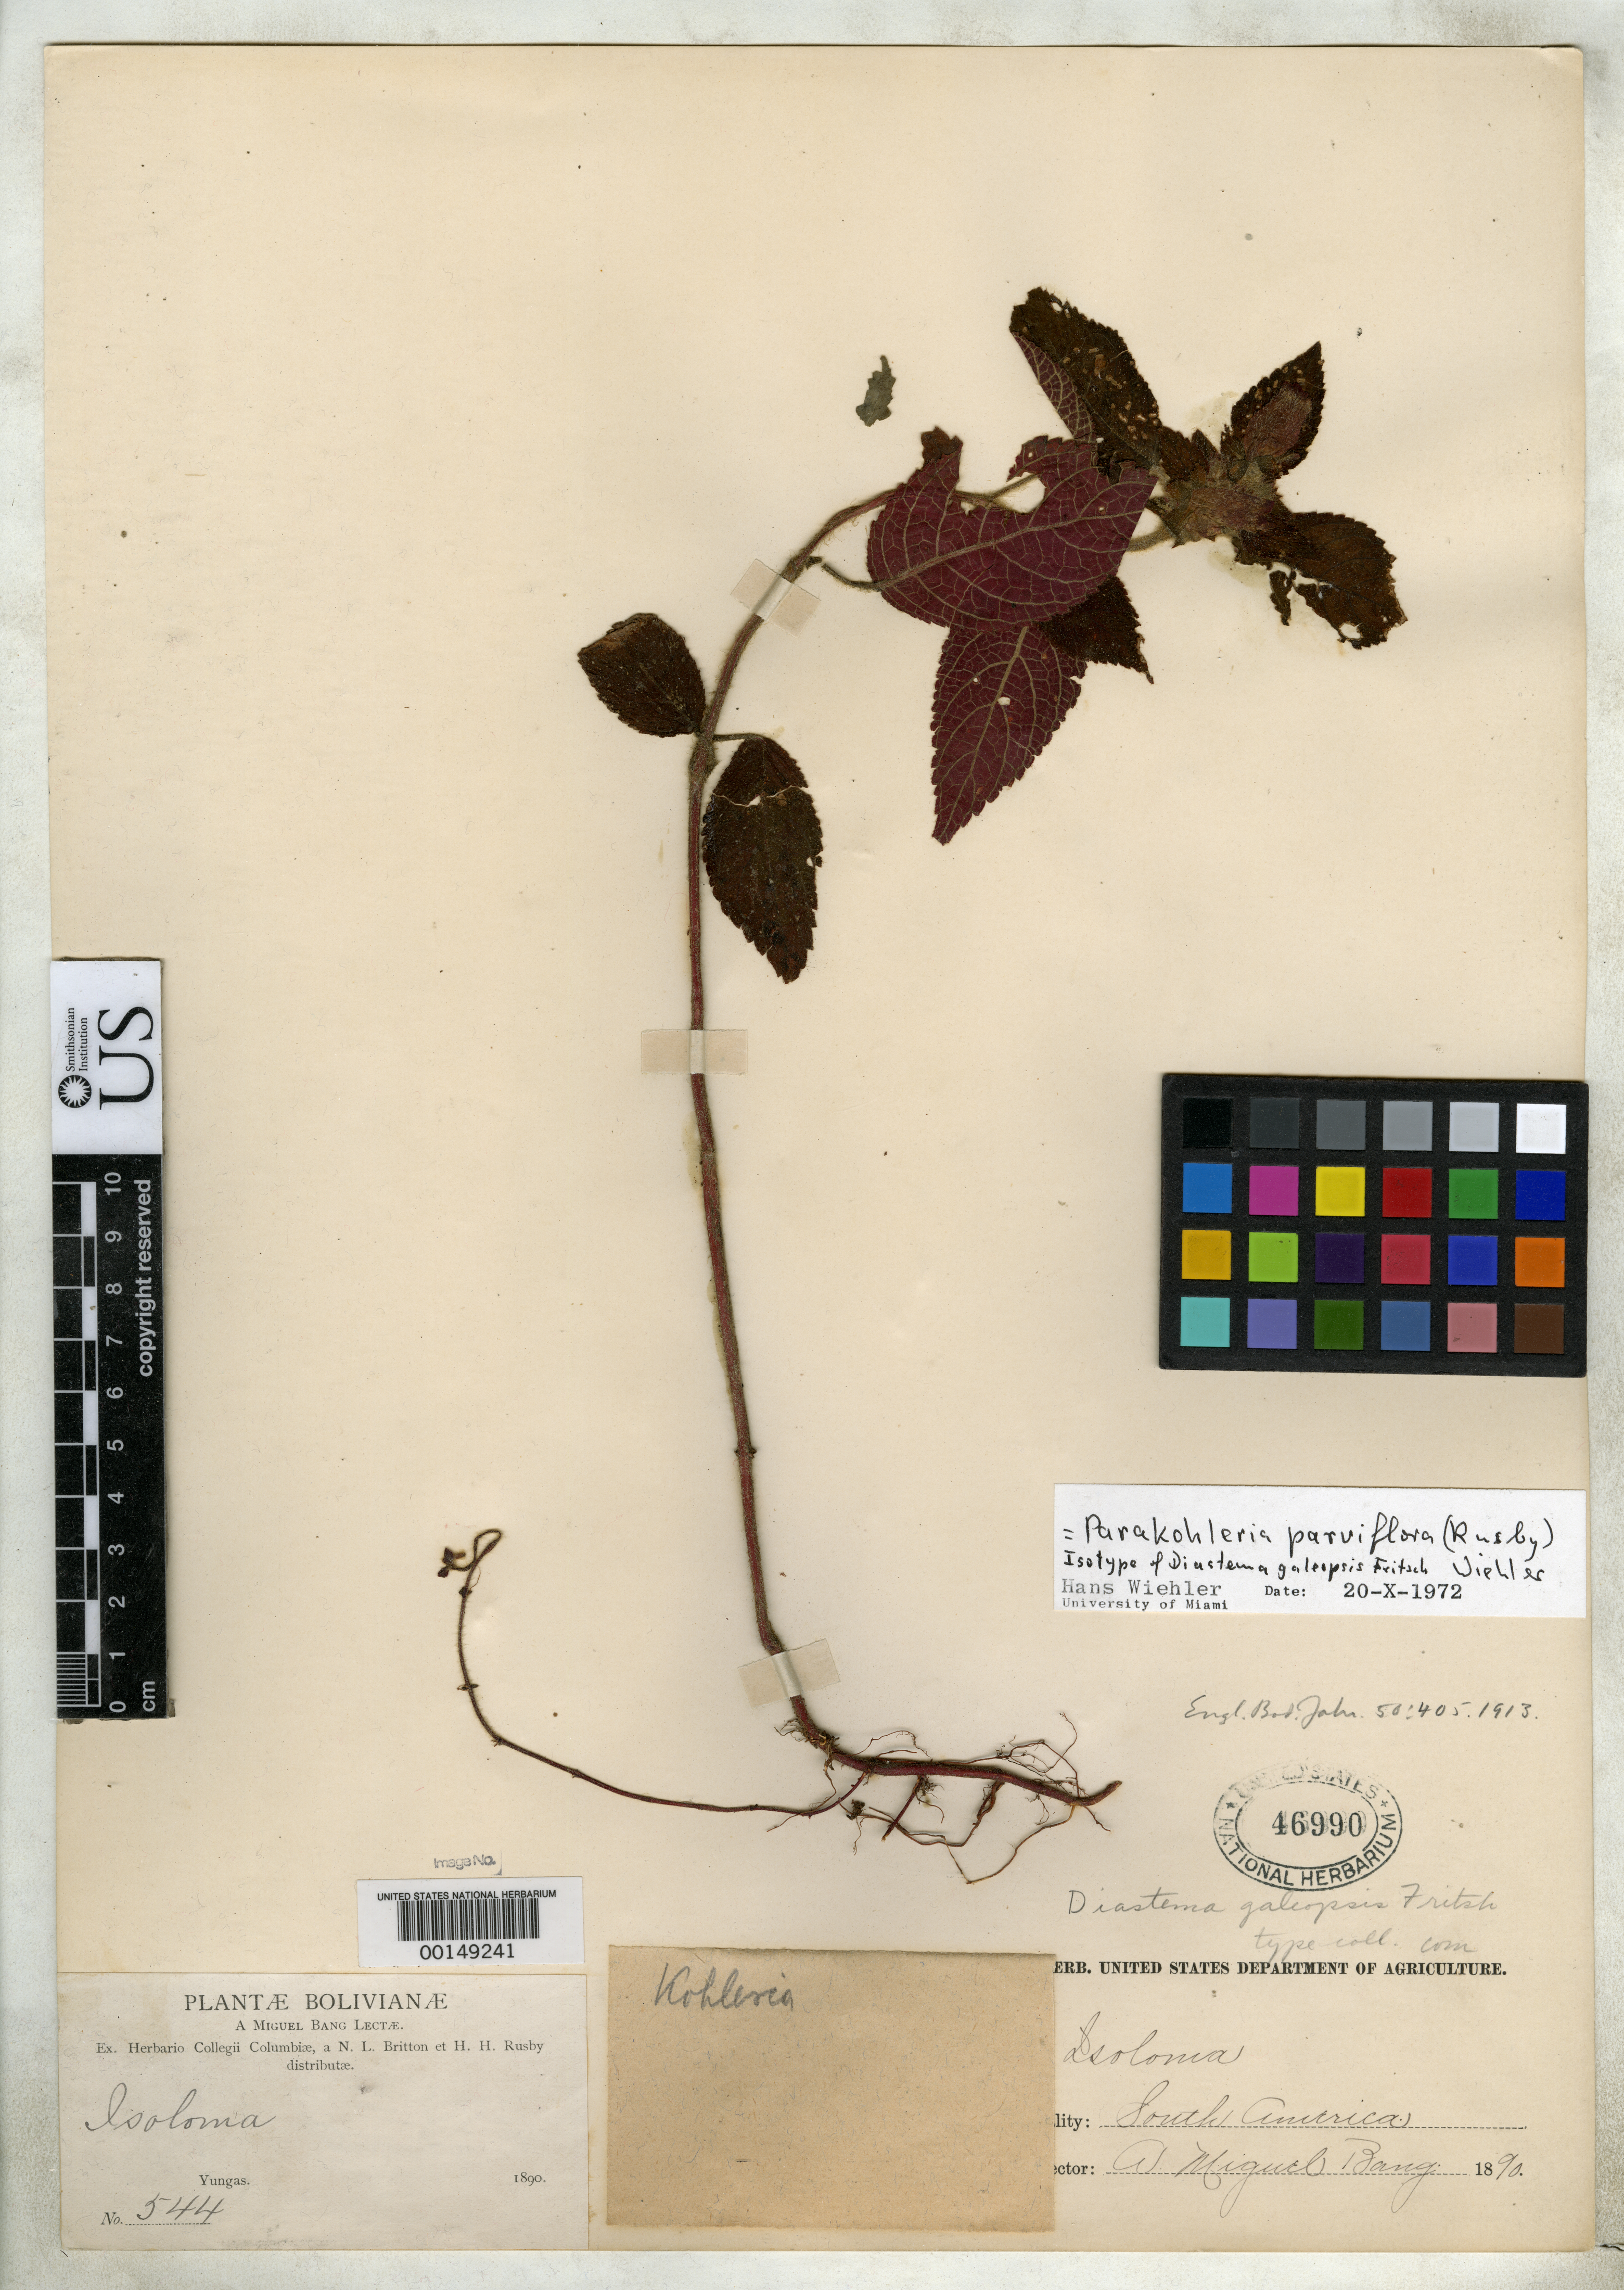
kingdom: Plantae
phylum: Tracheophyta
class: Magnoliopsida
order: Lamiales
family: Gesneriaceae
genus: Diastema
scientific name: Diastema galeopsis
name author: Fritsch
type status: Isotype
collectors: M. Bang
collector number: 544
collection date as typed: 1890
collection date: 1890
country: Bolivia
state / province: La Paz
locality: Yungas.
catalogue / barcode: US 46990